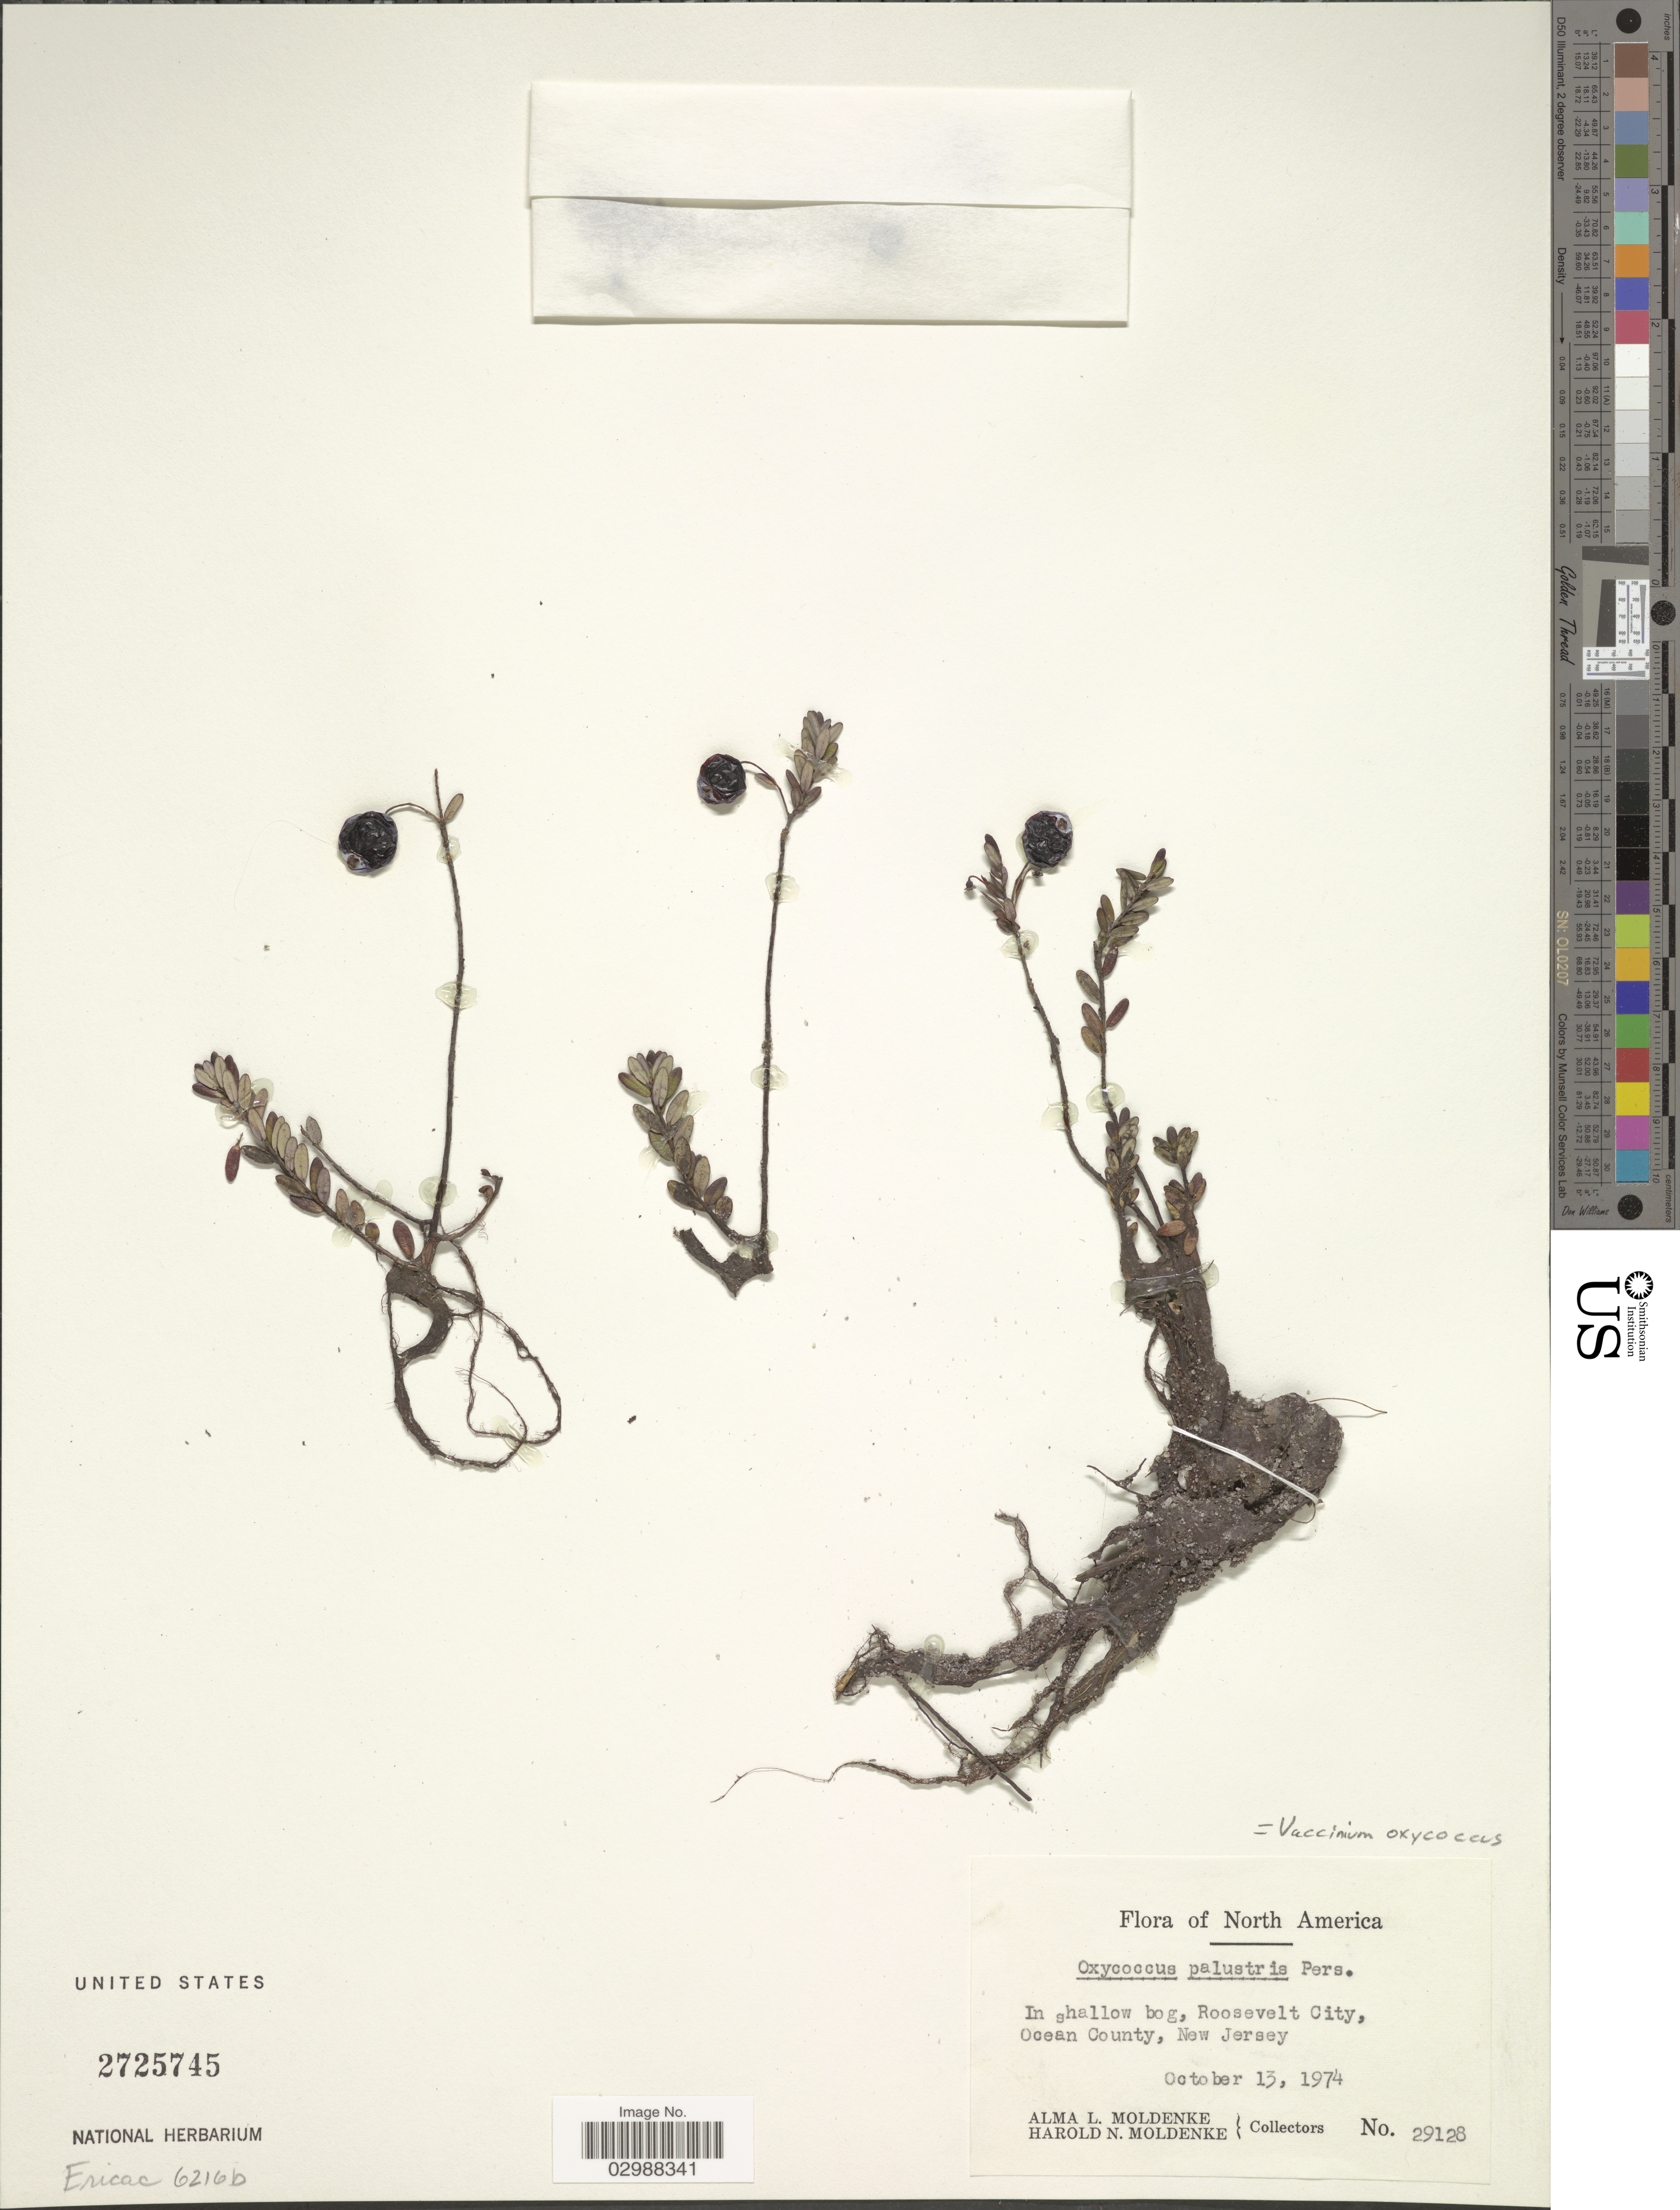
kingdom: Plantae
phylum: Tracheophyta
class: Magnoliopsida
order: Ericales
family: Ericaceae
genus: Vaccinium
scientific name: Vaccinium macrocarpon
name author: Aiton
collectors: A. L. Moldenke & H. N. Moldenke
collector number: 29128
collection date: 1974-10-13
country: United States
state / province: New Jersey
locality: In shallow bog, Roosevelt City, Ocean County.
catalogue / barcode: US 2725745